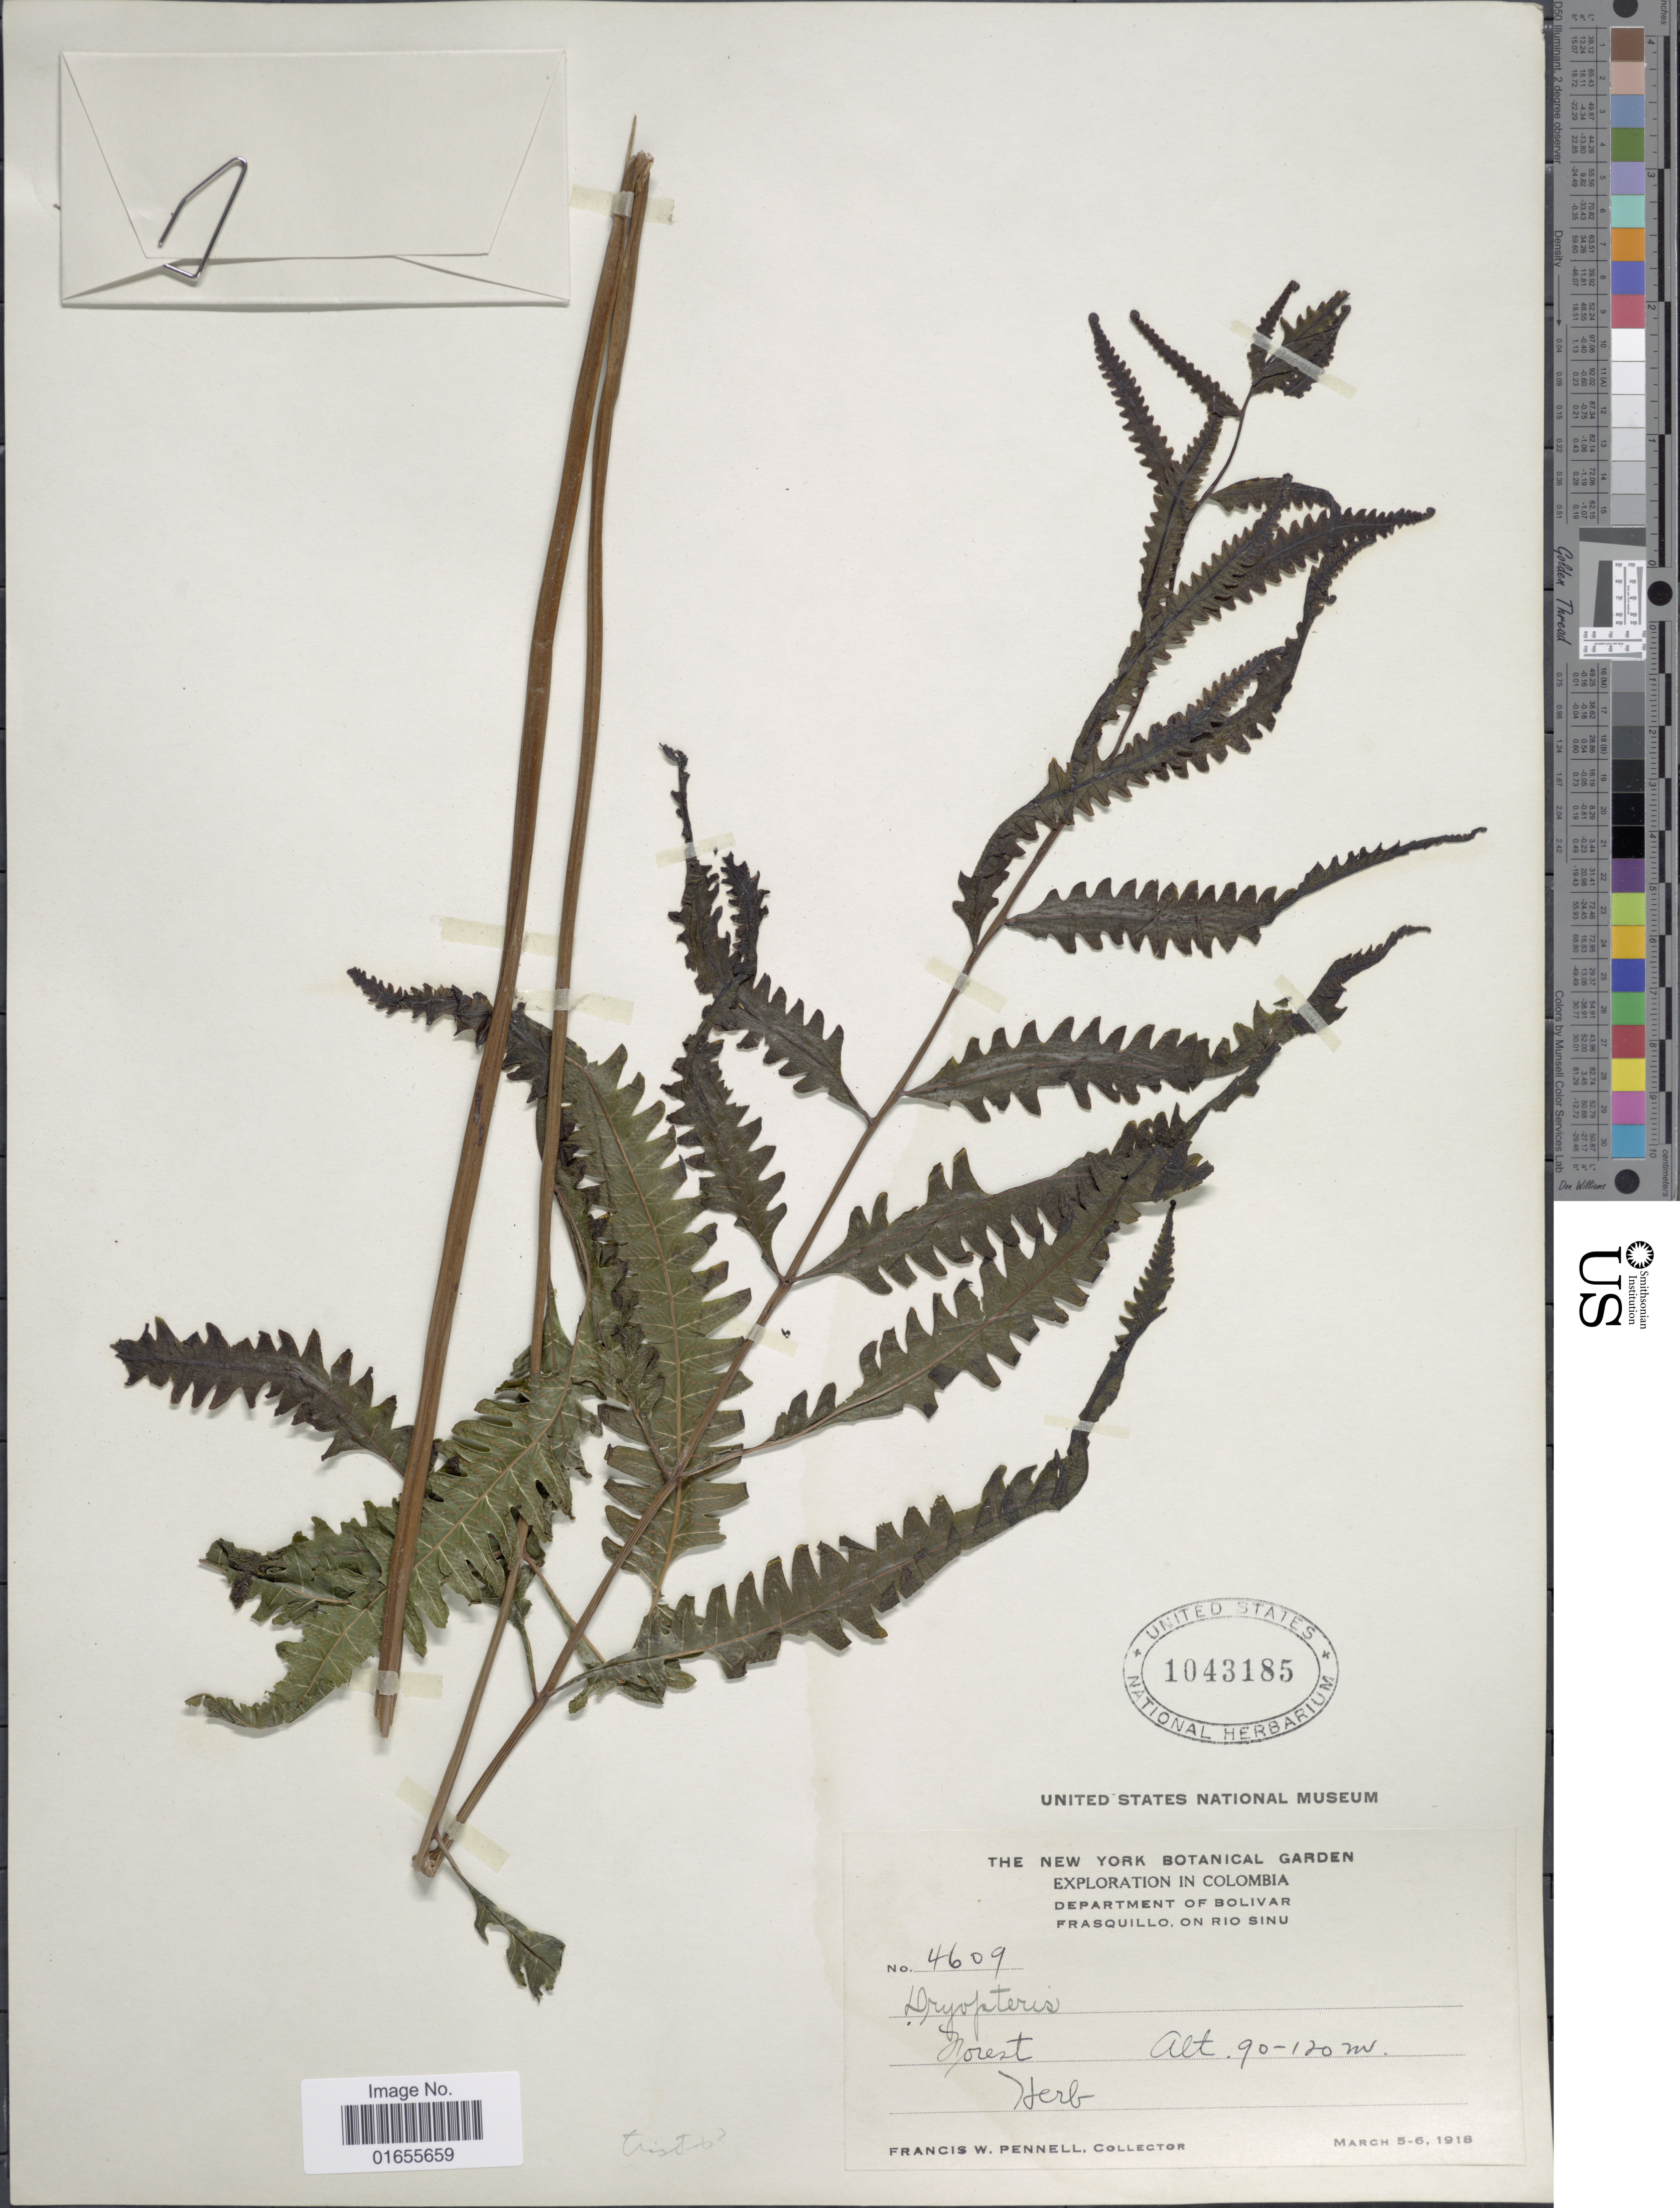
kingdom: Plantae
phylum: Tracheophyta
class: Polypodiopsida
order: Polypodiales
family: Thelypteridaceae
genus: Goniopteris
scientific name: Goniopteris tristis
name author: (Kuntze) Brade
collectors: F. W. Pennell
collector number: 4609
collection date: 1918-03-05/1918-03-06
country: Colombia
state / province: Bolívar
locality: Prasquillo, on Rio Sinu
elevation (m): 90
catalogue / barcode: US 1043185